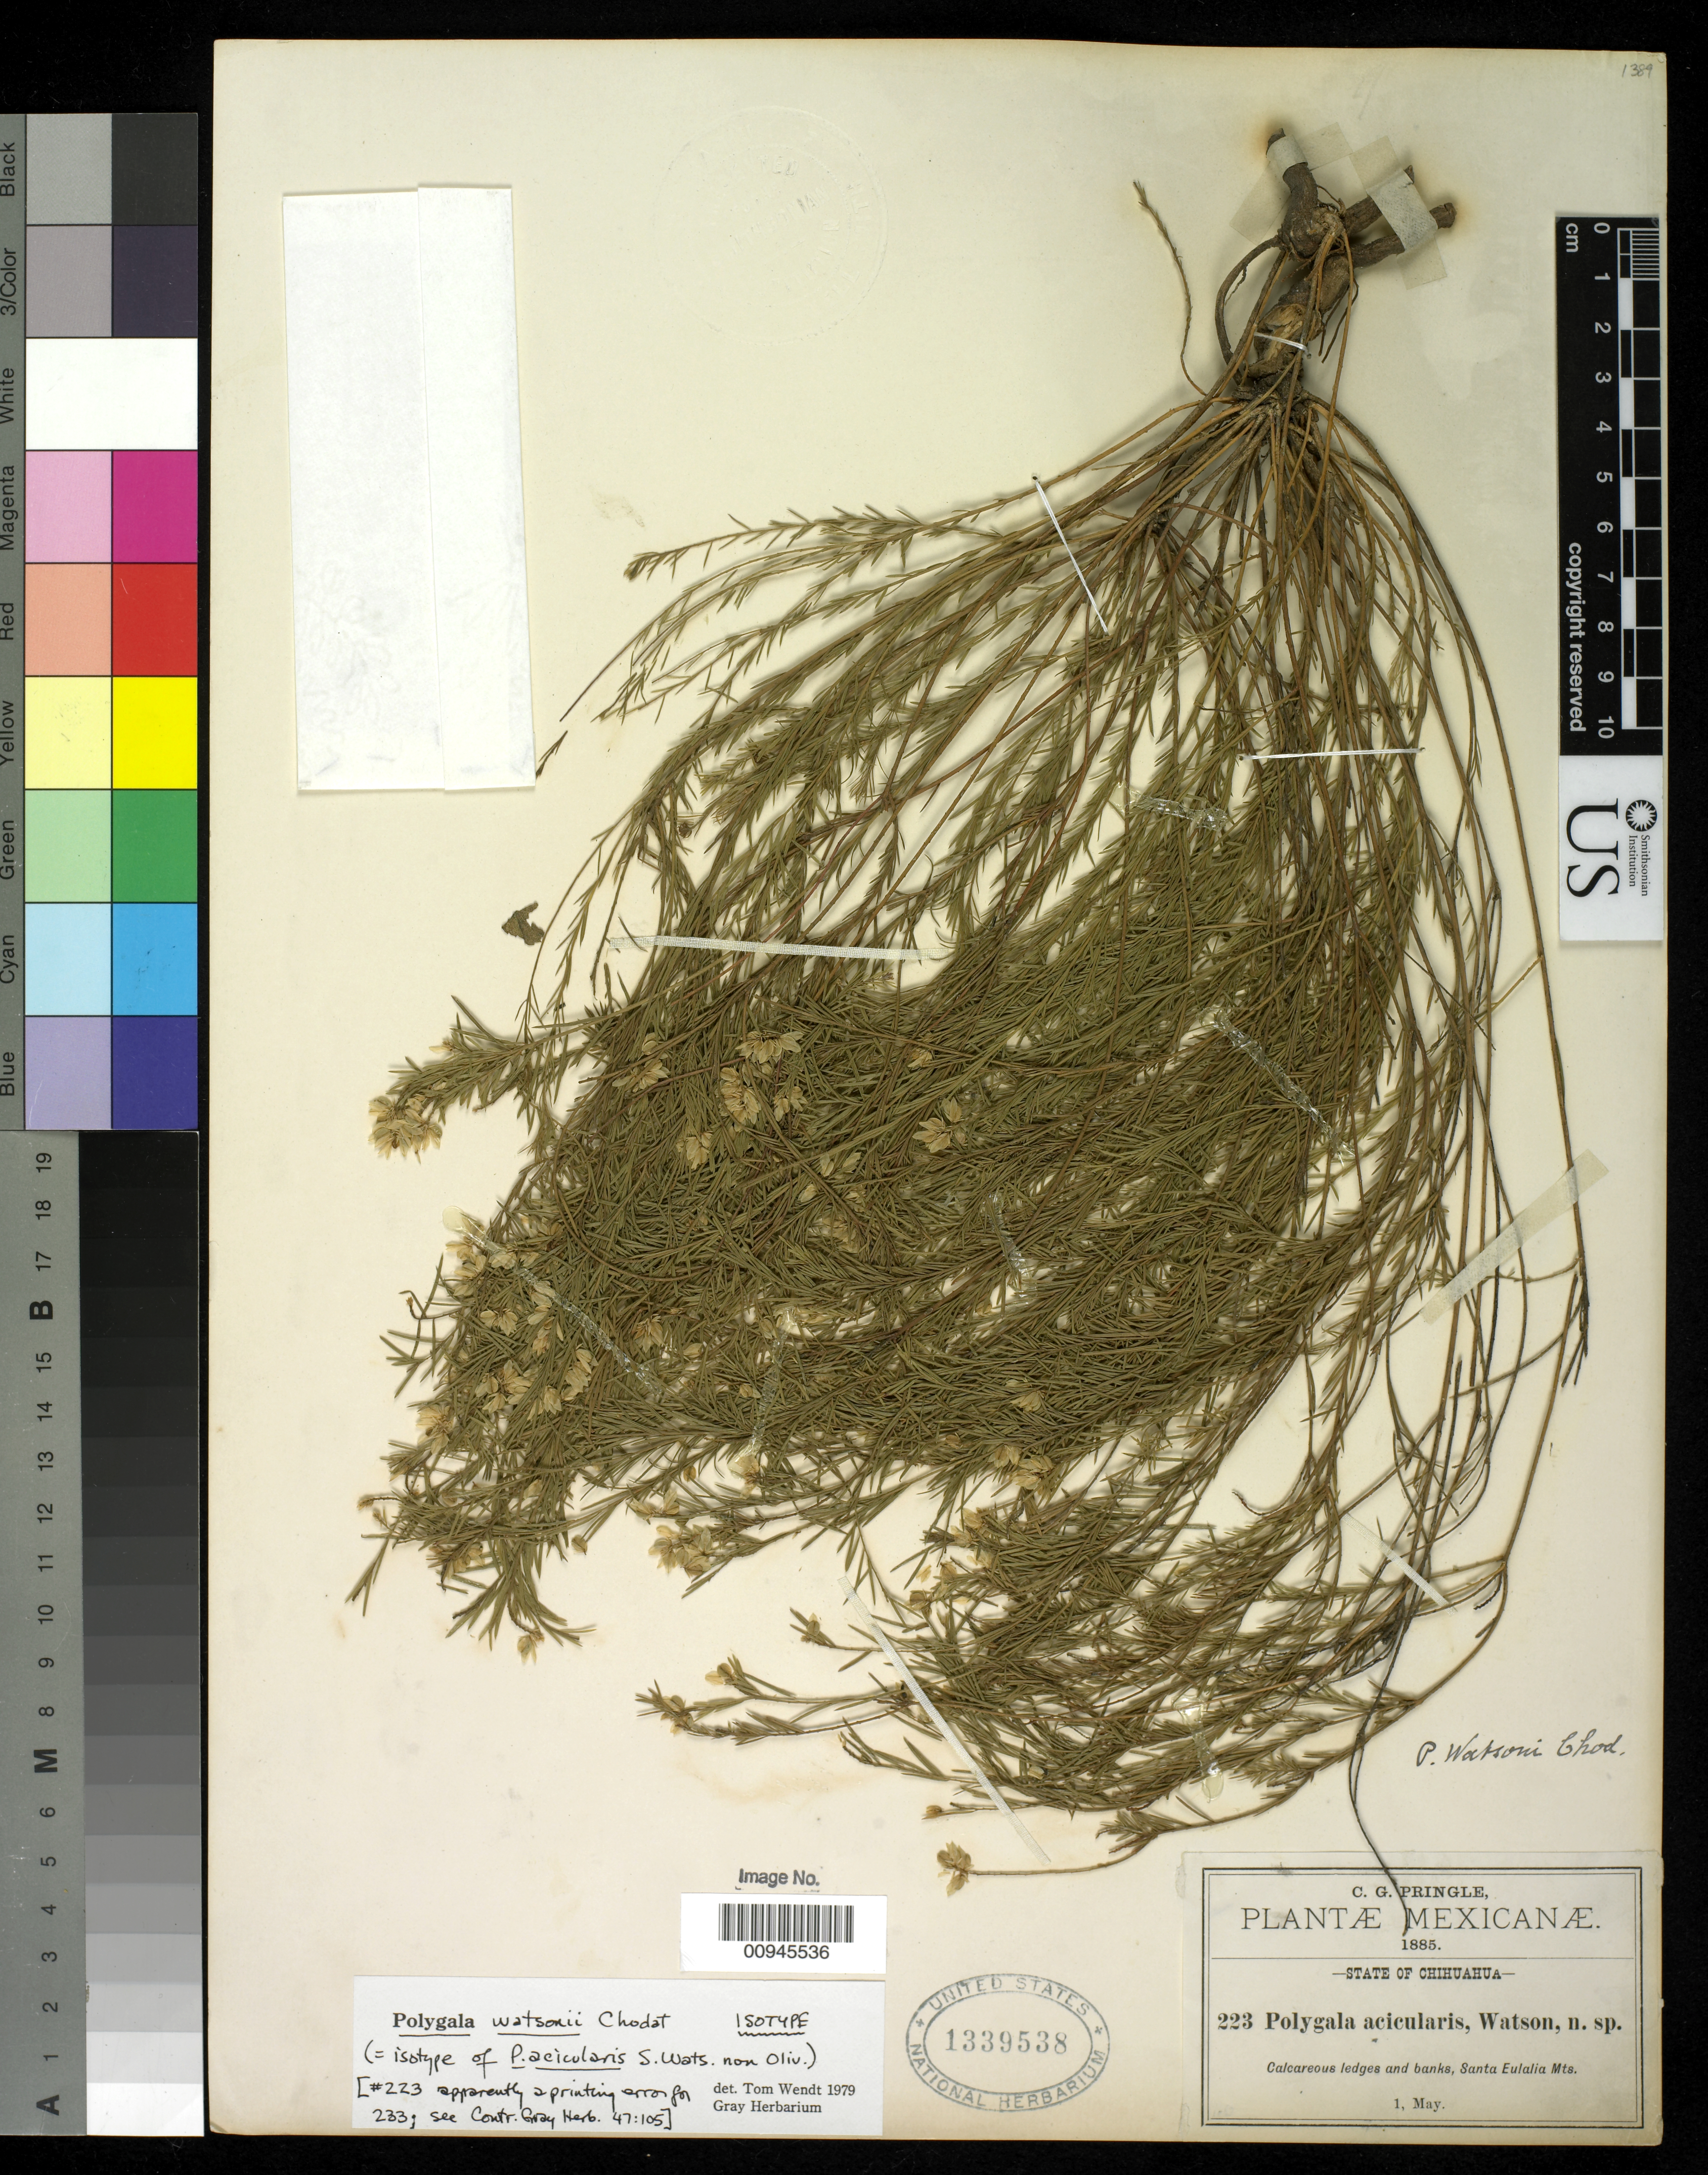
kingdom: Plantae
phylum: Tracheophyta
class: Magnoliopsida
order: Fabales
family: Polygalaceae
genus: Polygala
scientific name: Polygala acicularis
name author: S. Watson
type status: Isotype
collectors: C. G. Pringle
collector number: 223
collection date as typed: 01 May 1885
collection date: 1885-05-01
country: Mexico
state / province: Chihuahua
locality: Calcareous ledges and banks, Santa Eulalia Mts.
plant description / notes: Later homonym of Polygala acicularis Oliv. See also Polygala watsonii Chodat, presumably a nomen novum for this name (implied, but with a full description and citing a different collection, Pringle 713).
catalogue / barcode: US 1339538